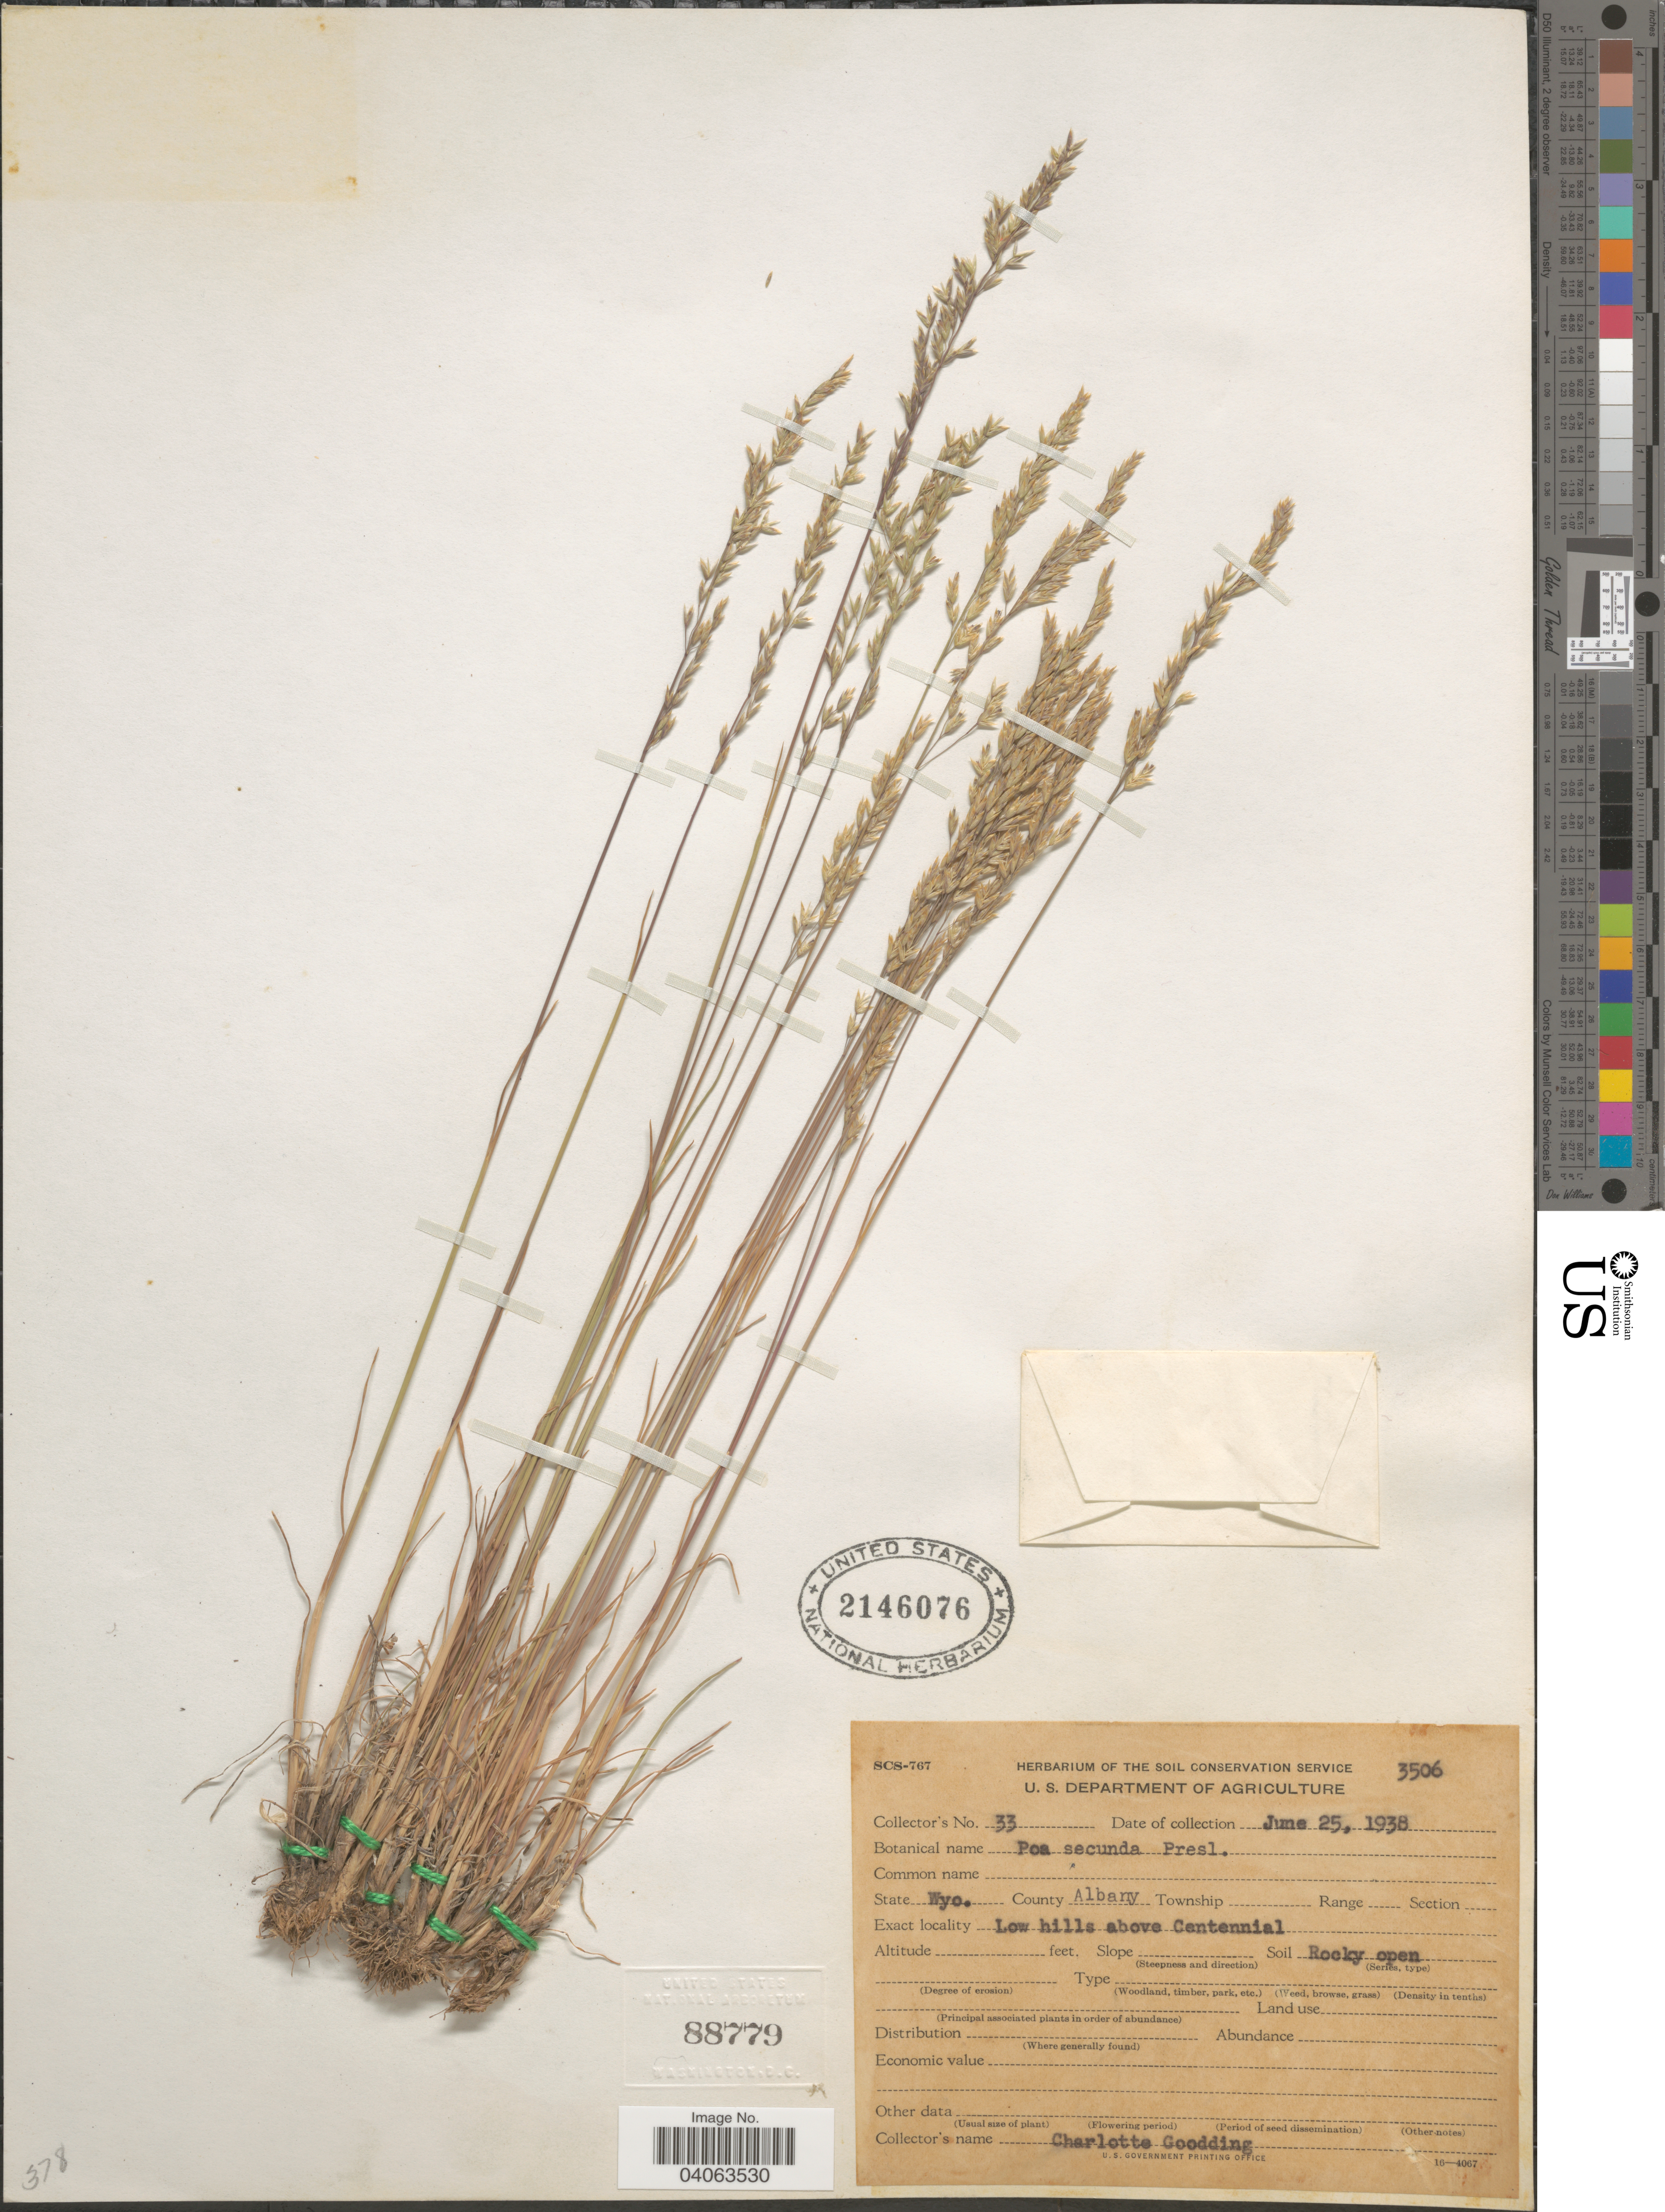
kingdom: Plantae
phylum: Tracheophyta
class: Liliopsida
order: Poales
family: Poaceae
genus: Poa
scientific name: Poa secunda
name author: J. Presl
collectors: C. Goodding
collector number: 33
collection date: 1938-06-25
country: United States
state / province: Wyoming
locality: County Albany. Low hills above Centennial.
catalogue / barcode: US 2146076